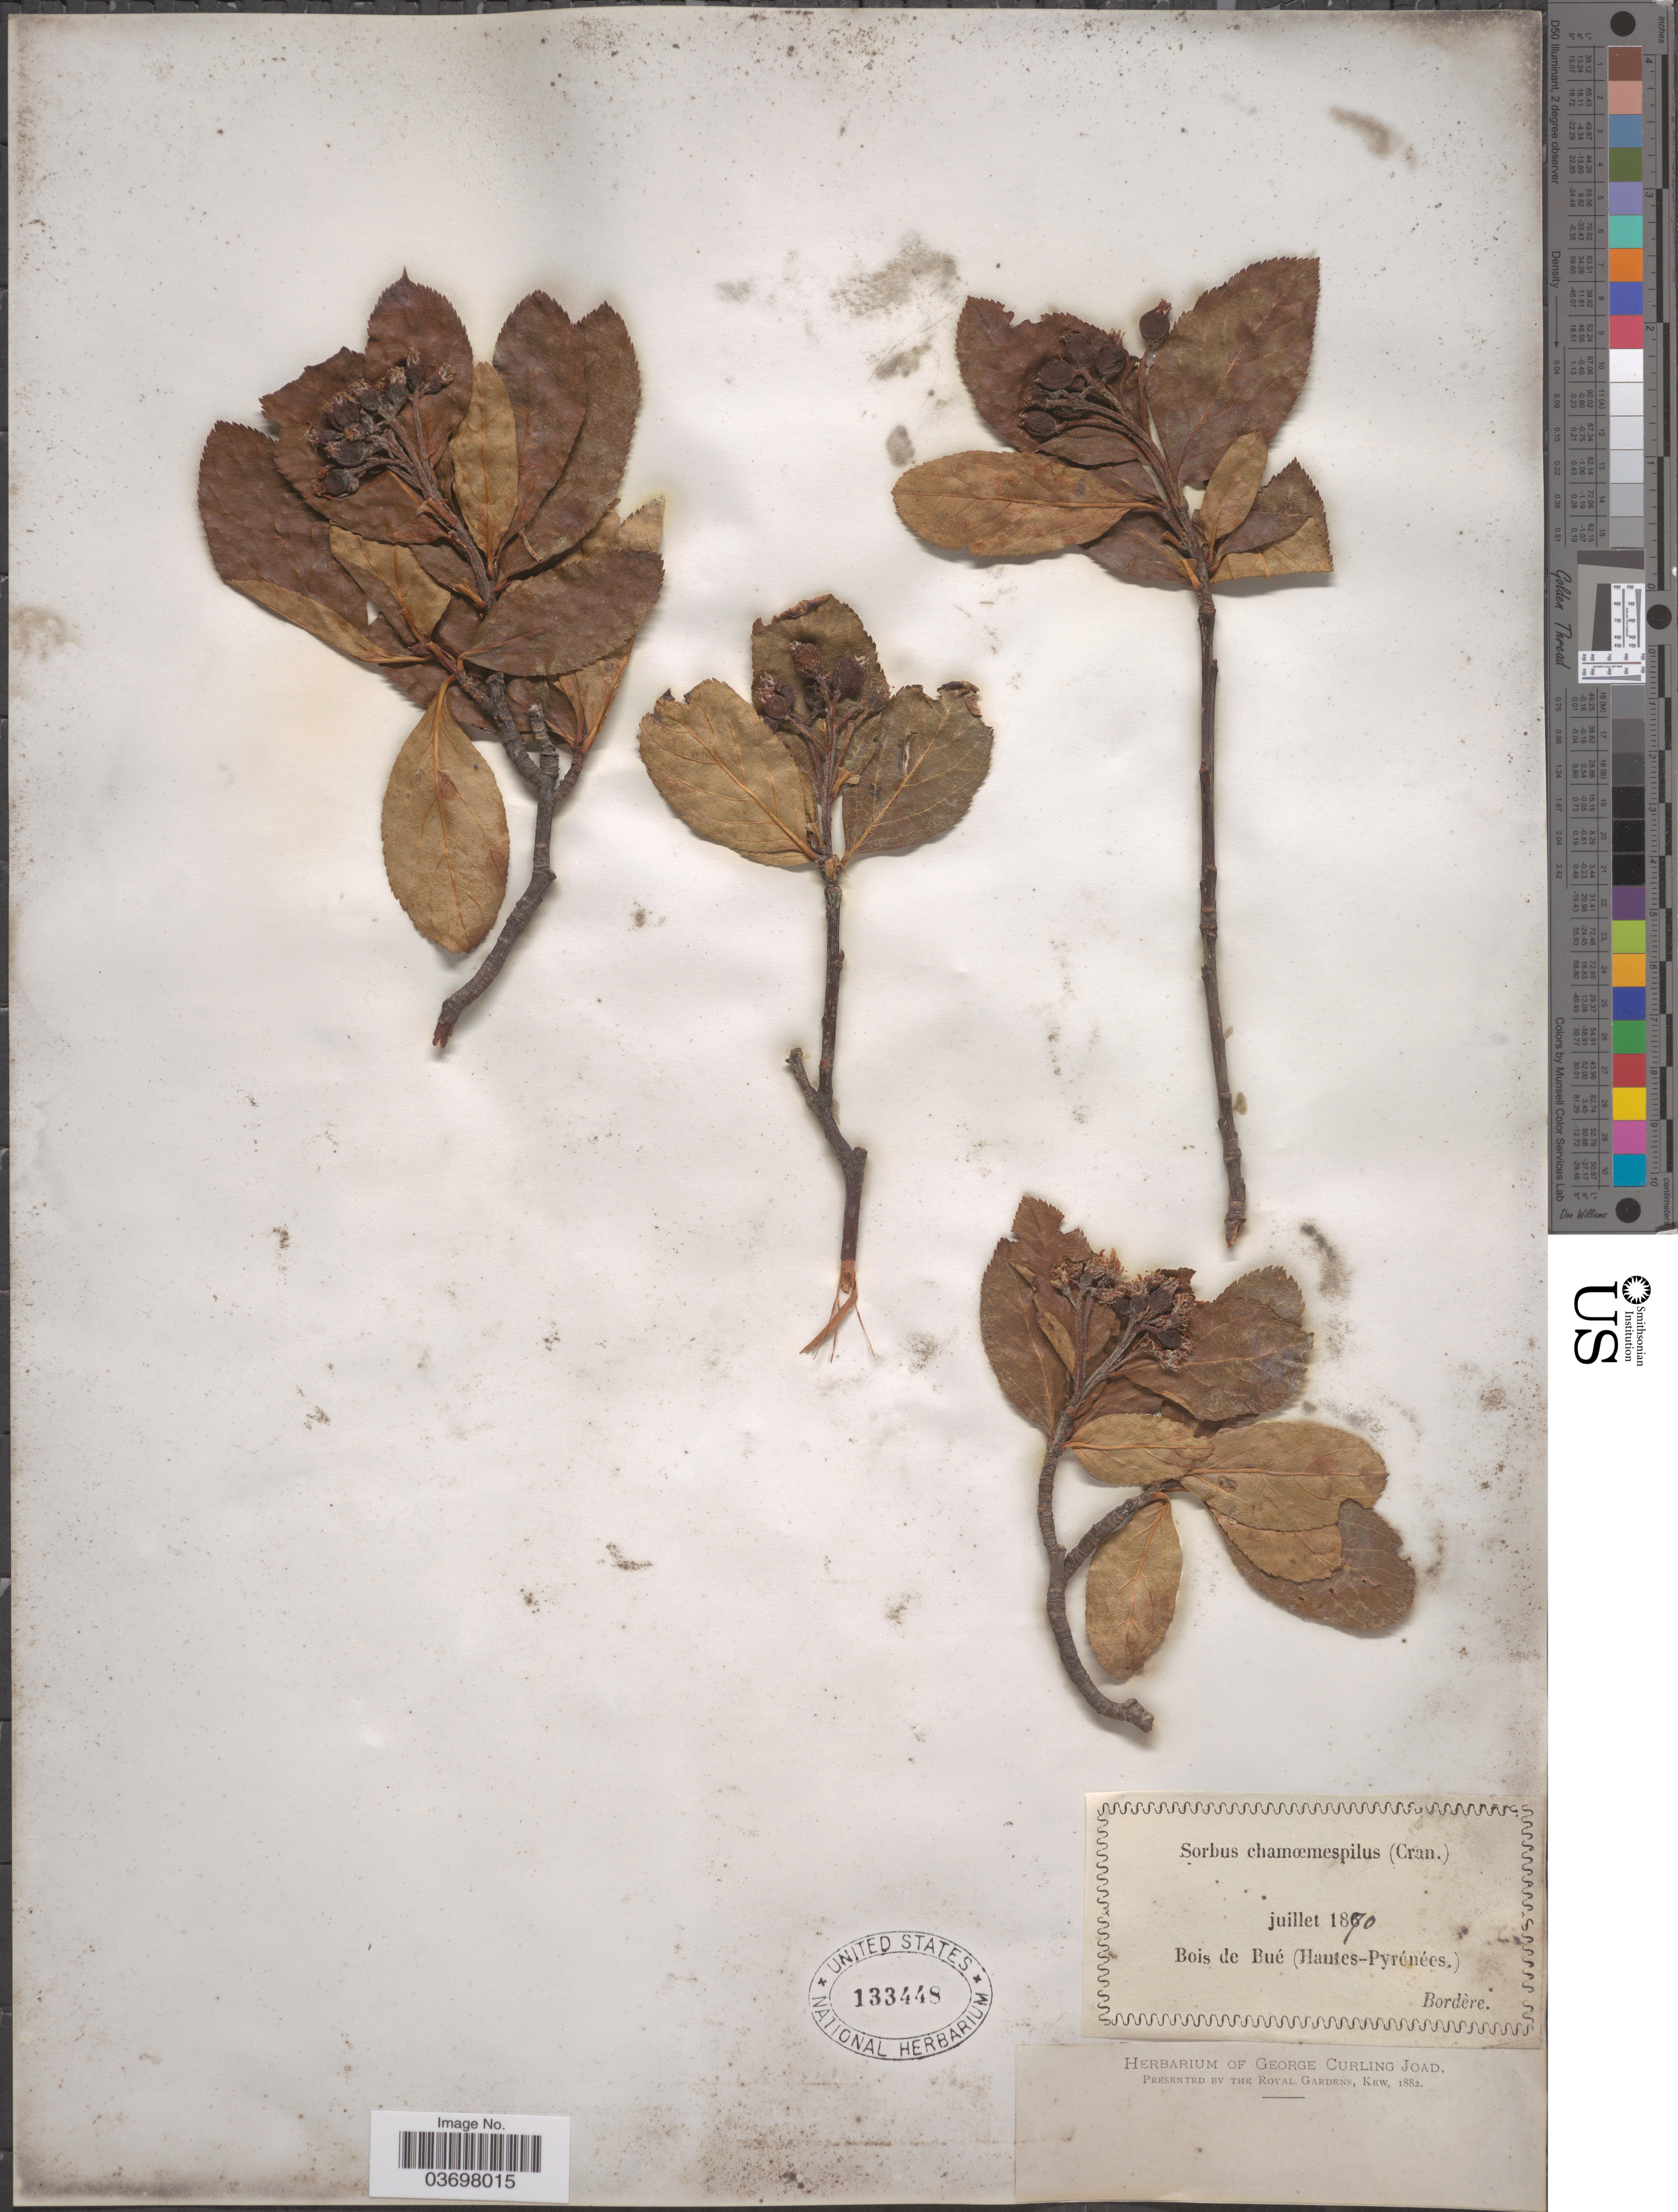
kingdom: Plantae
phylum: Tracheophyta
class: Magnoliopsida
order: Rosales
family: Rosaceae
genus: Chamaemespilus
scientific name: Chamaemespilus alpina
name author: (Mill.) K.R. Robertson & J.B. Phipps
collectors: -. Bordère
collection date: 1870-07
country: France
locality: Bois de Bué (Hautes-Pyrénées.).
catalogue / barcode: US 133448